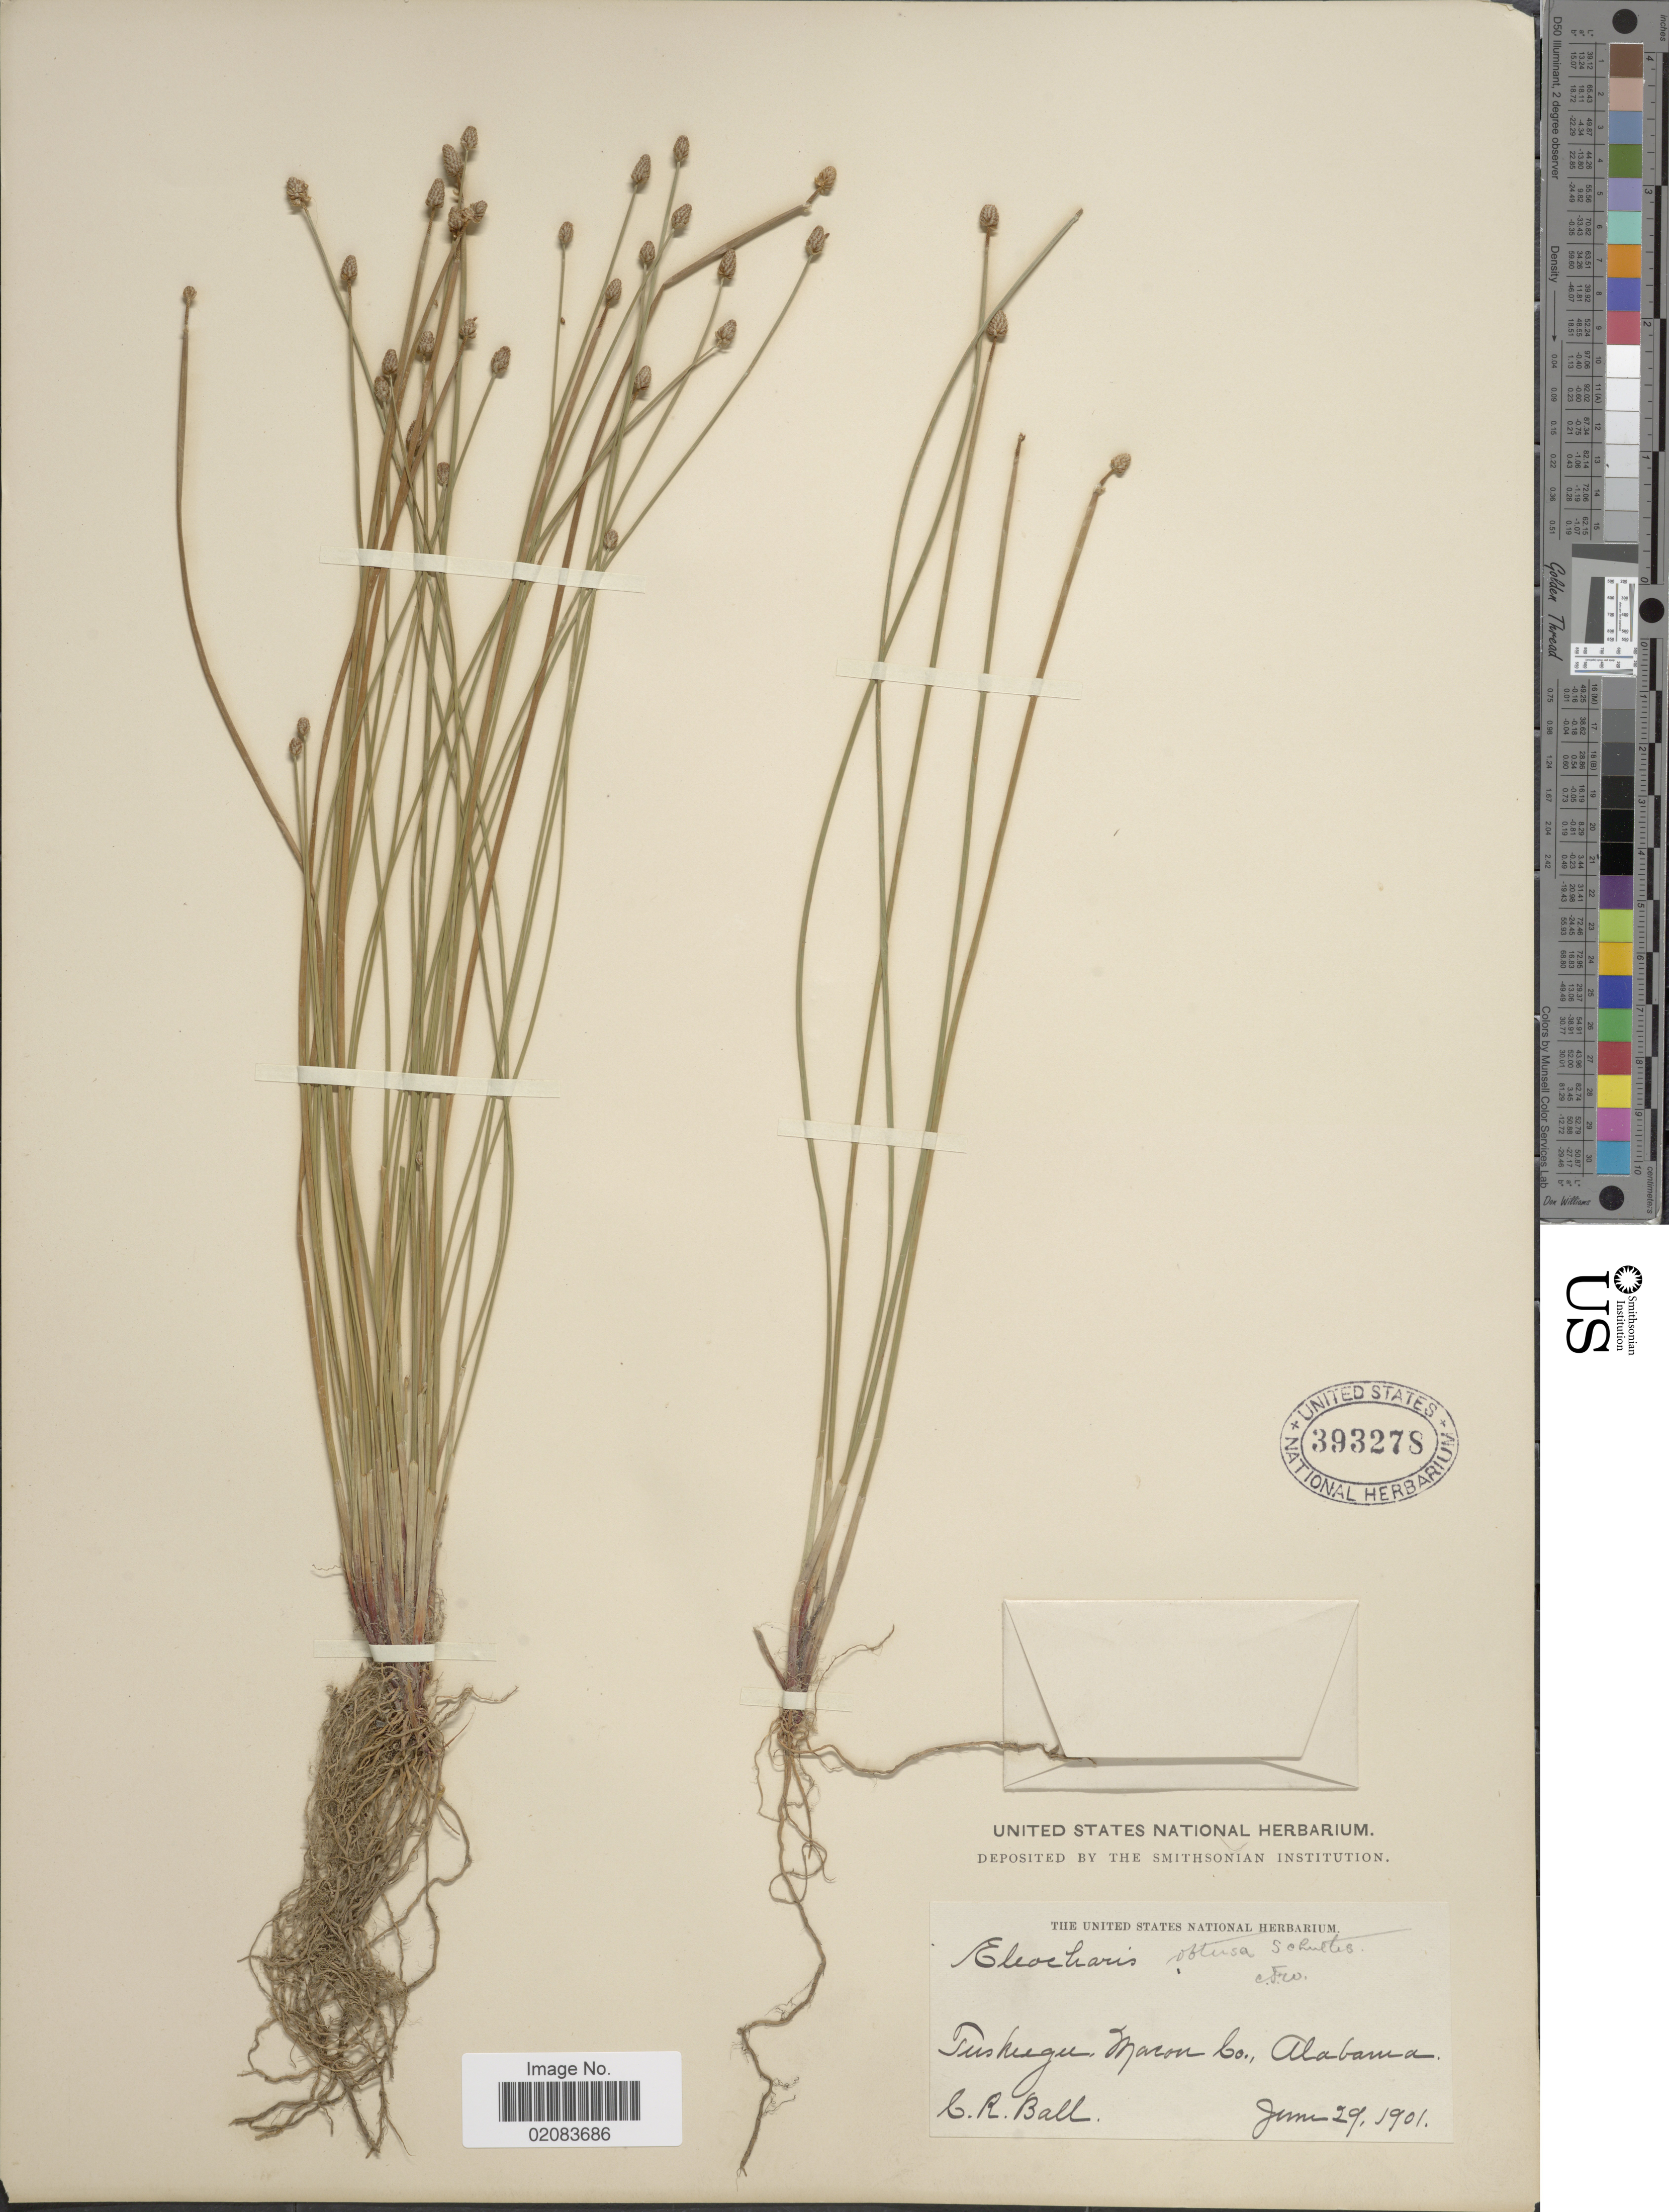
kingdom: Plantae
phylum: Tracheophyta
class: Liliopsida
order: Poales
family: Cyperaceae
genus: Eleocharis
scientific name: Eleocharis obtusa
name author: (Willd.) Schult.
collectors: C. R. Ball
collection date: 1901-06-29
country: United States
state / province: Alabama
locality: Tuskeegee, Maron Co.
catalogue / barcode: US 393278